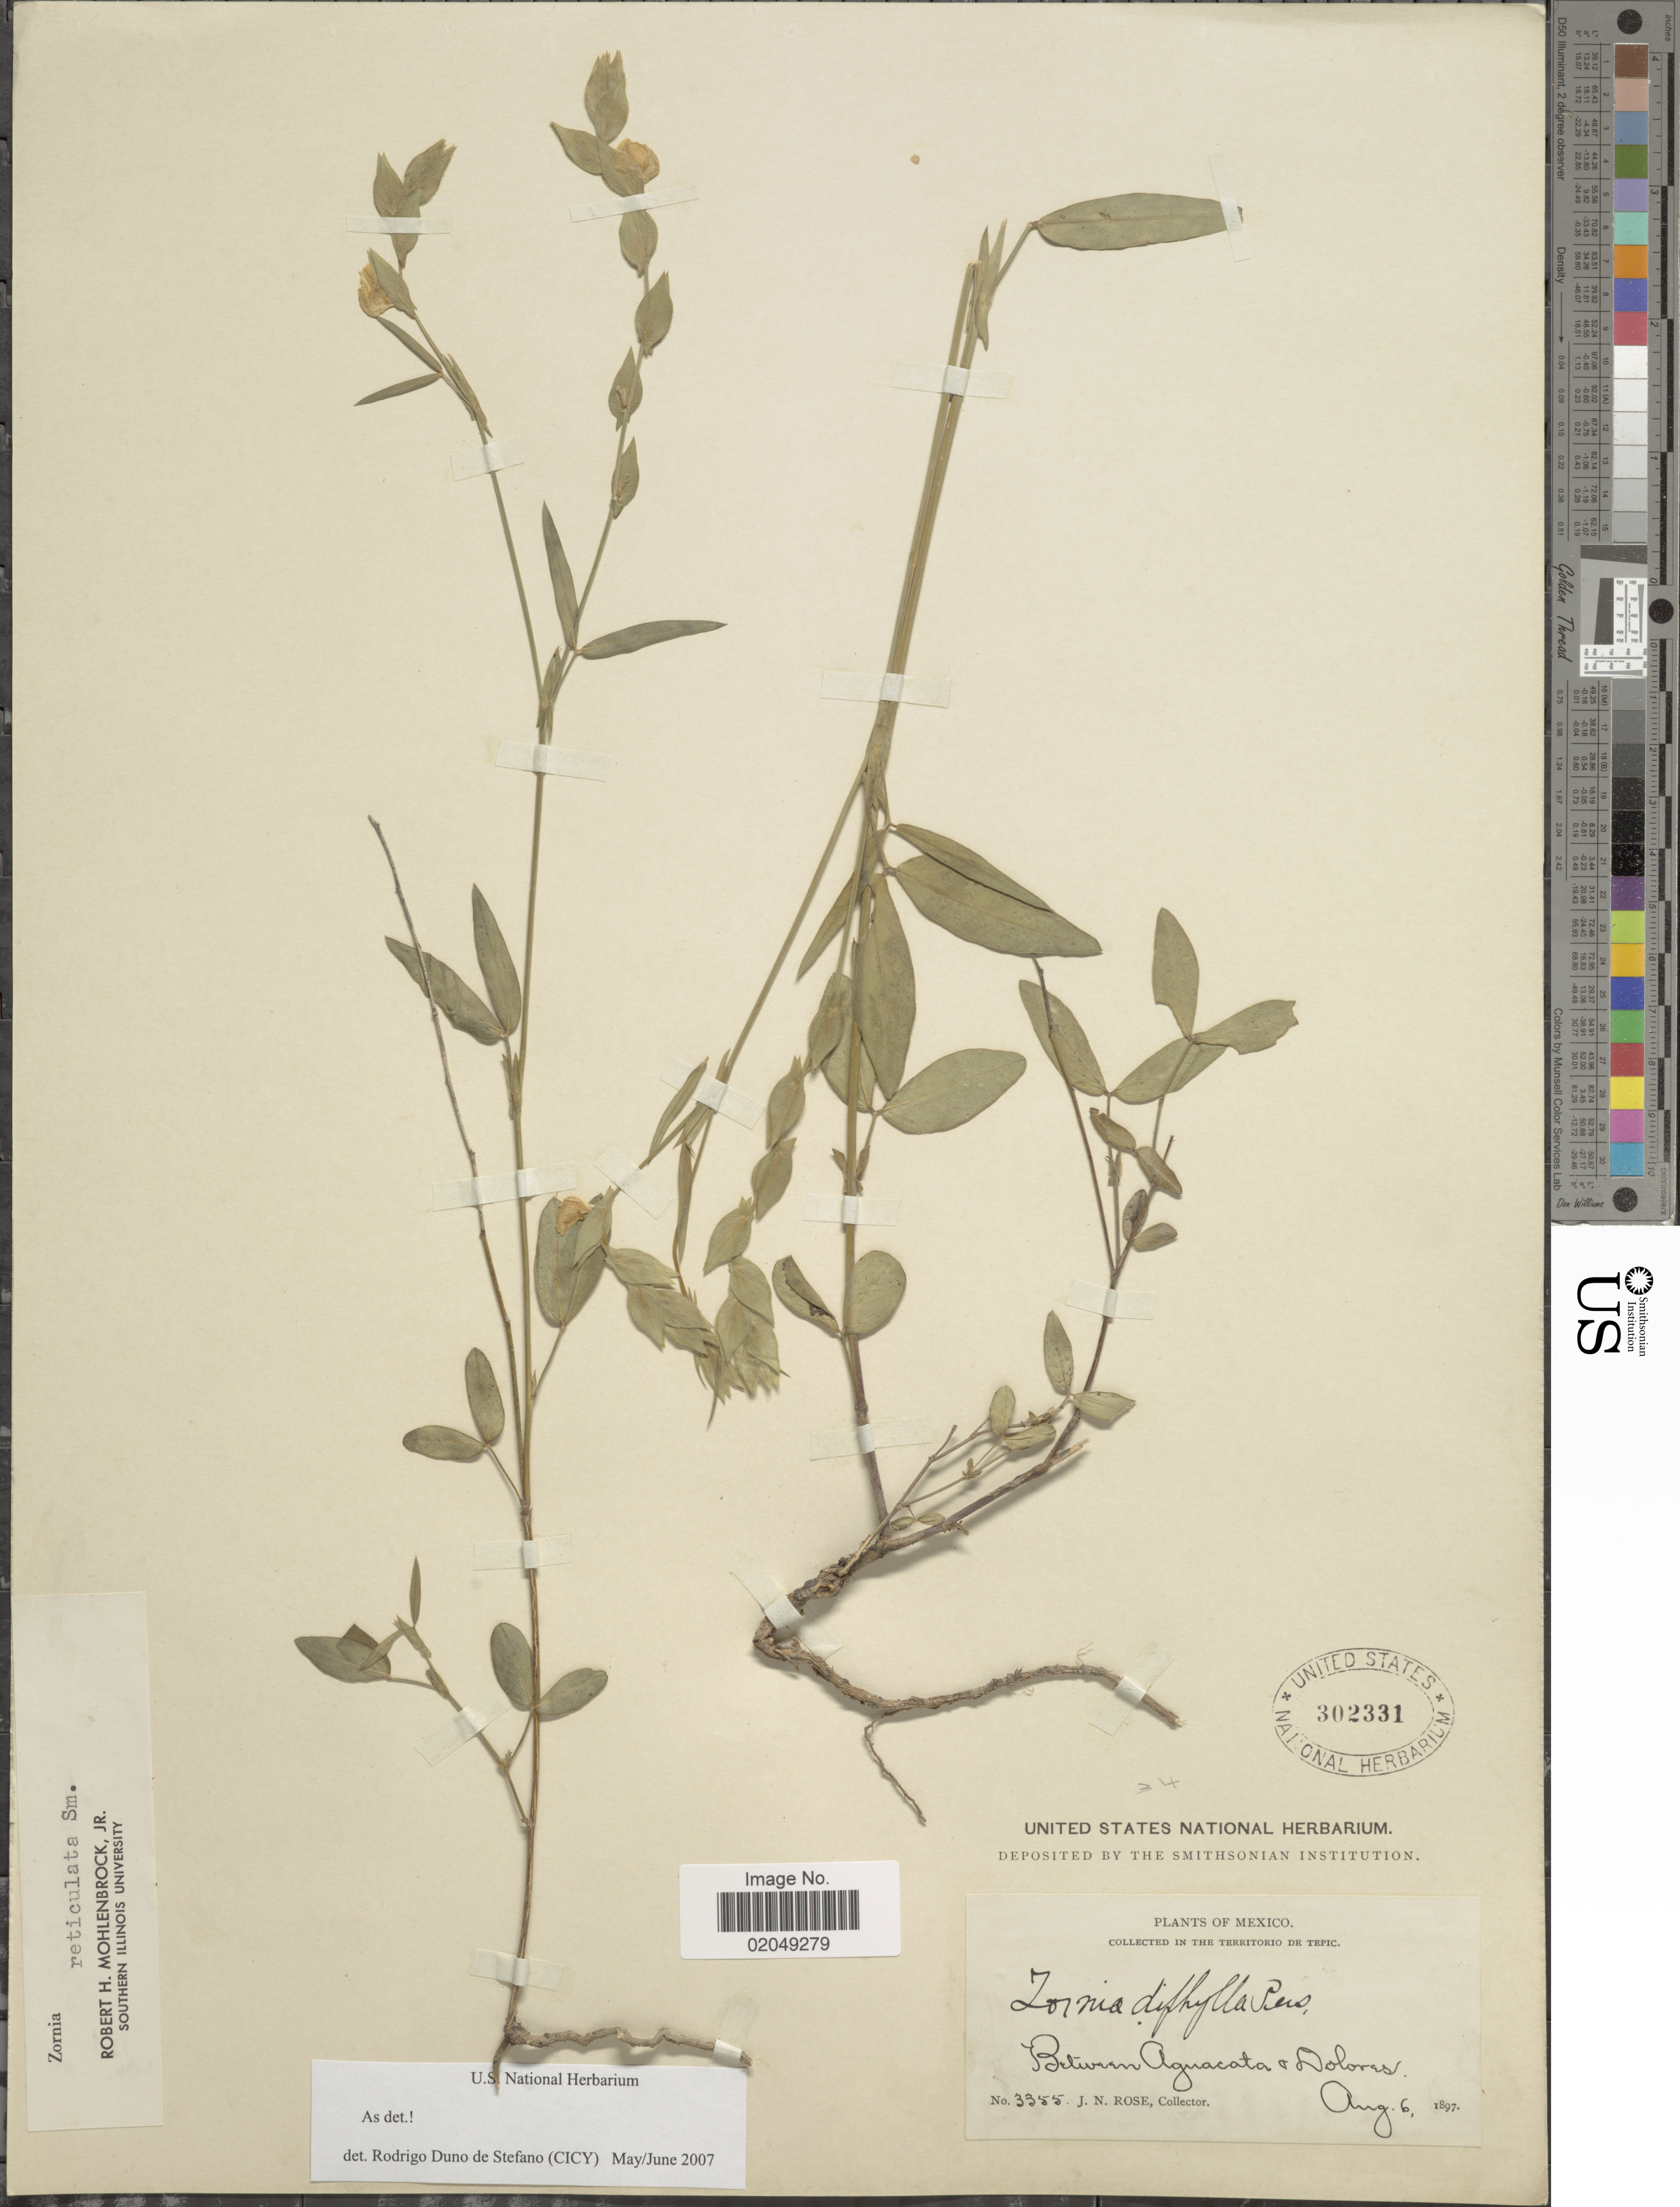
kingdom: Plantae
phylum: Tracheophyta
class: Magnoliopsida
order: Fabales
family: Fabaceae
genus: Zornia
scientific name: Zornia reticulata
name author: Sm.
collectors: J. N. Rose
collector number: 3355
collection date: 1897-08-06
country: Mexico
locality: Between Agnacata + Dolores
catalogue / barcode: US 302331